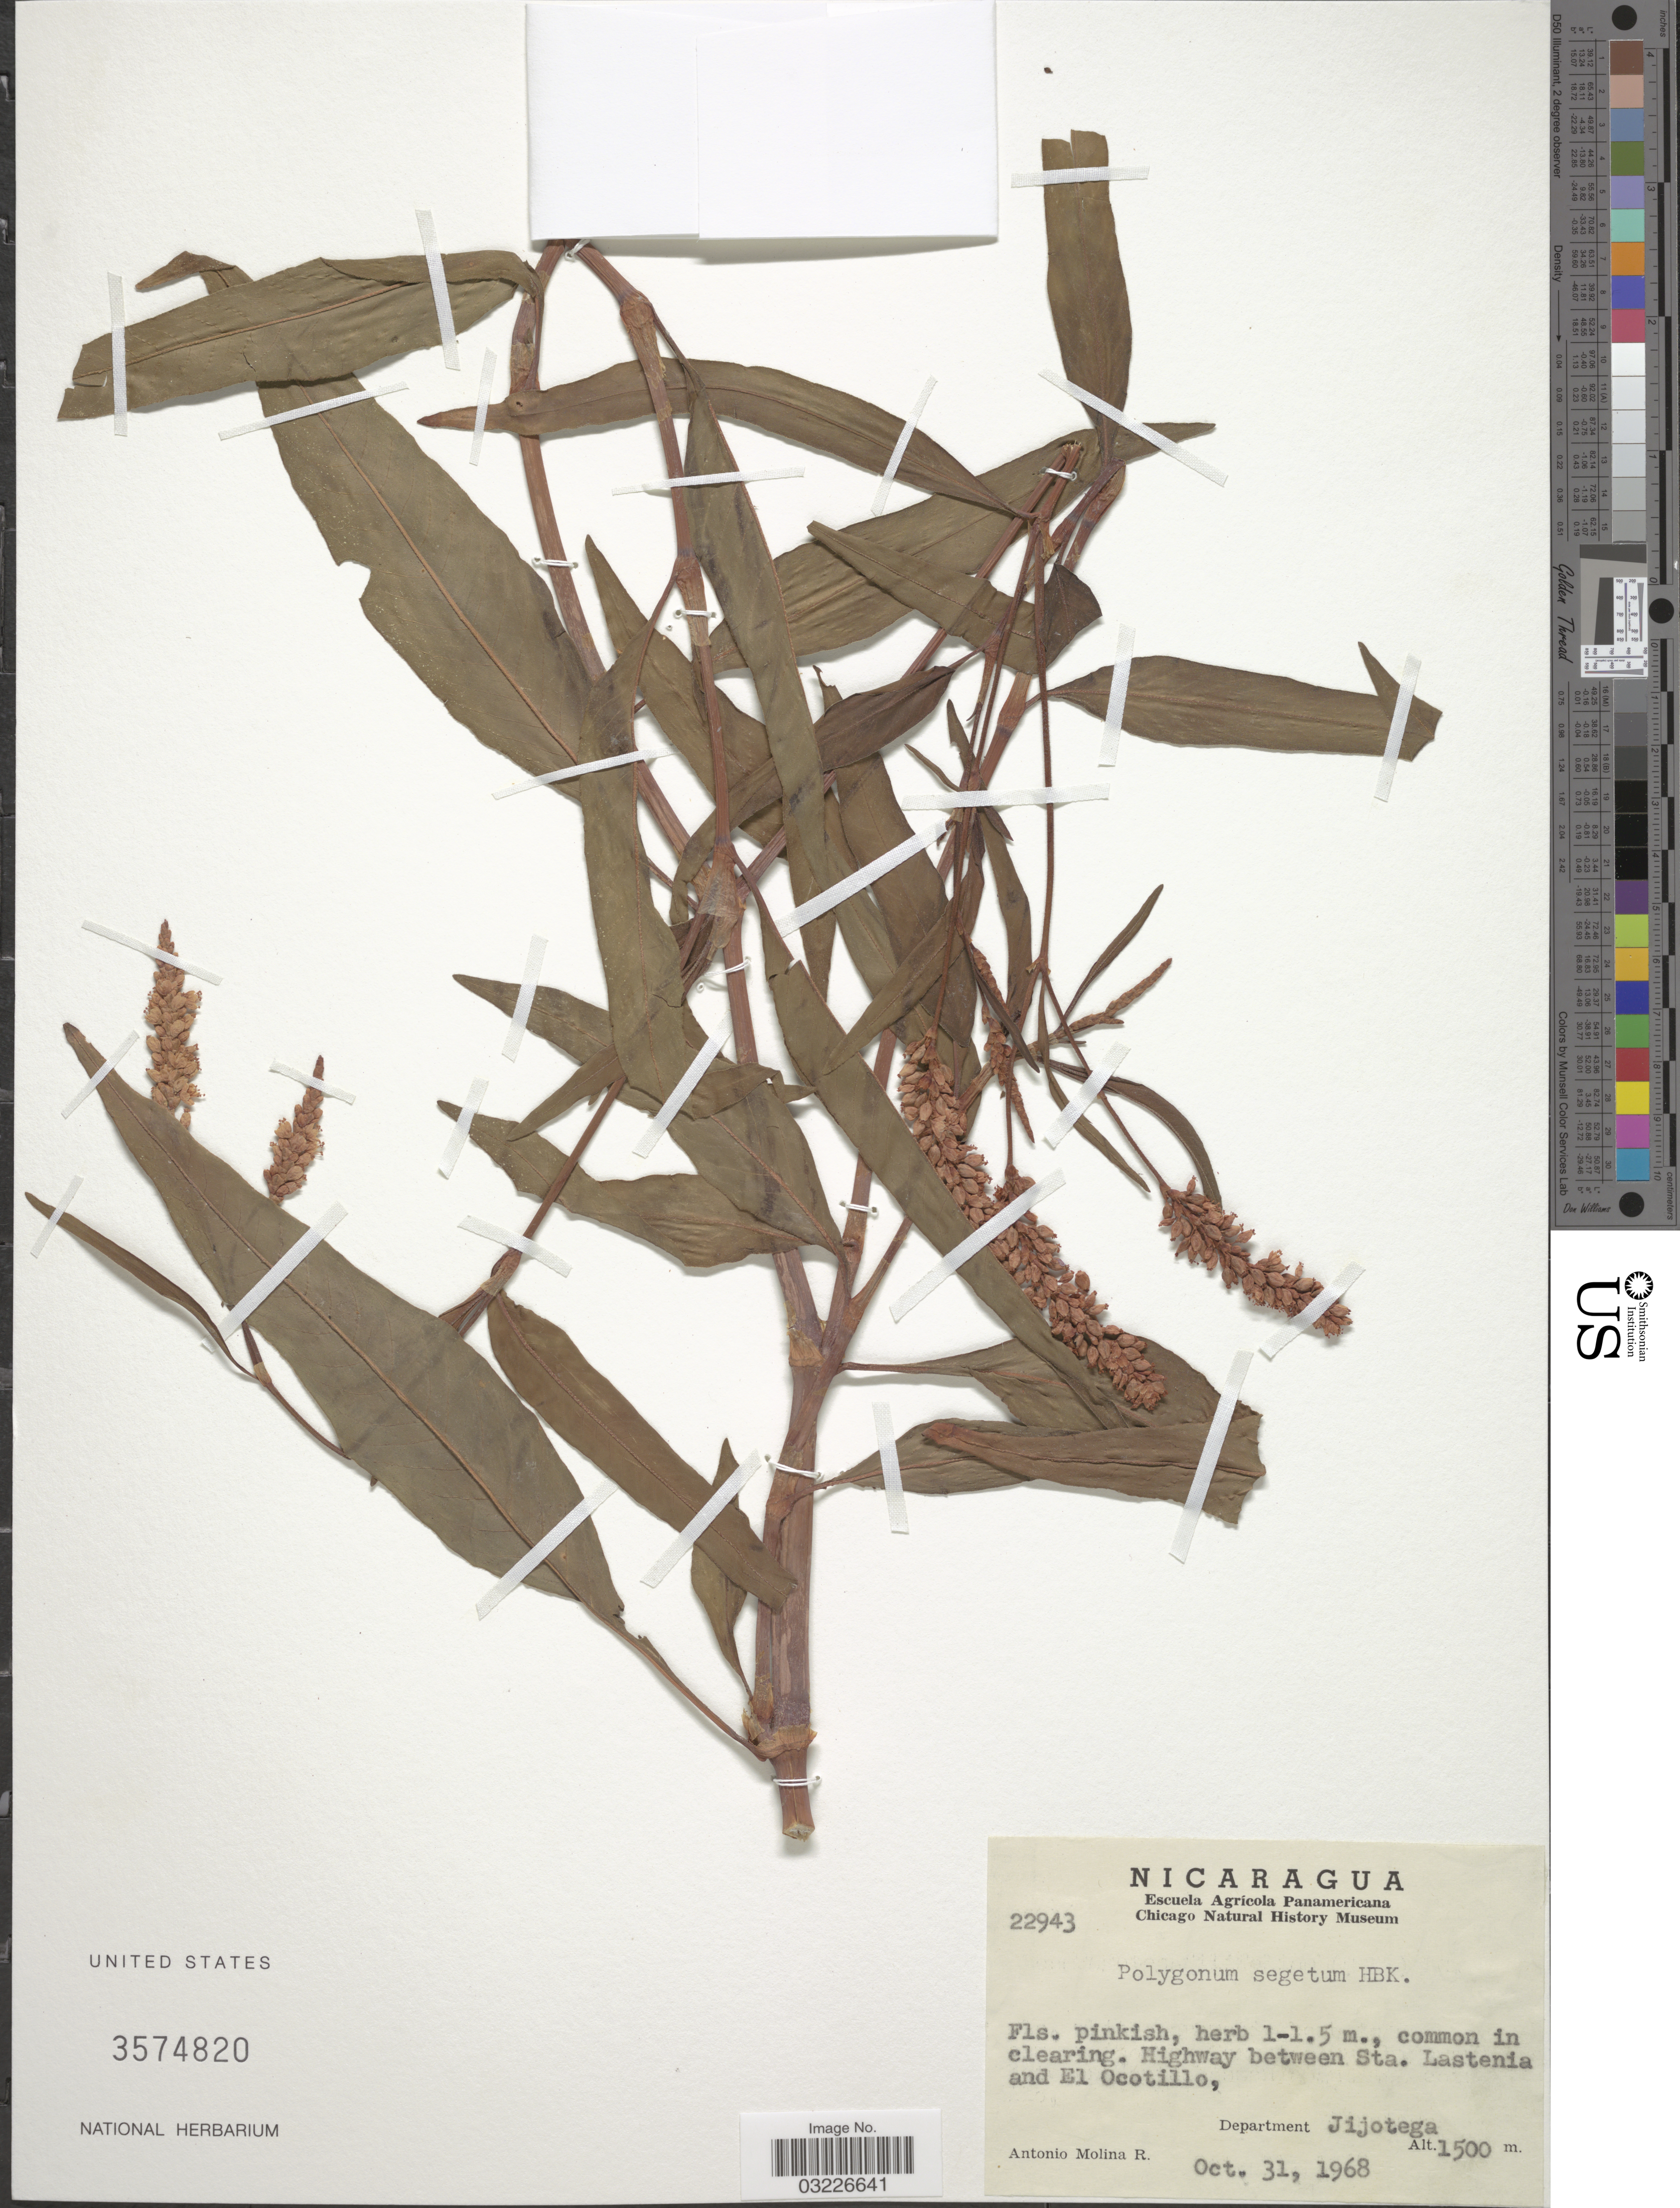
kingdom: Plantae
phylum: Tracheophyta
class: Magnoliopsida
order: Caryophyllales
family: Polygonaceae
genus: Polygonum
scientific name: Polygonum segetum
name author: Kunth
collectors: A. Molina R.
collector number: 22943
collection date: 1968-10-31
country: Nicaragua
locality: Highway between Sta. Lastenia and El Ocotillo, Department Jijotega.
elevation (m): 1500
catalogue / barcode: US 3574820